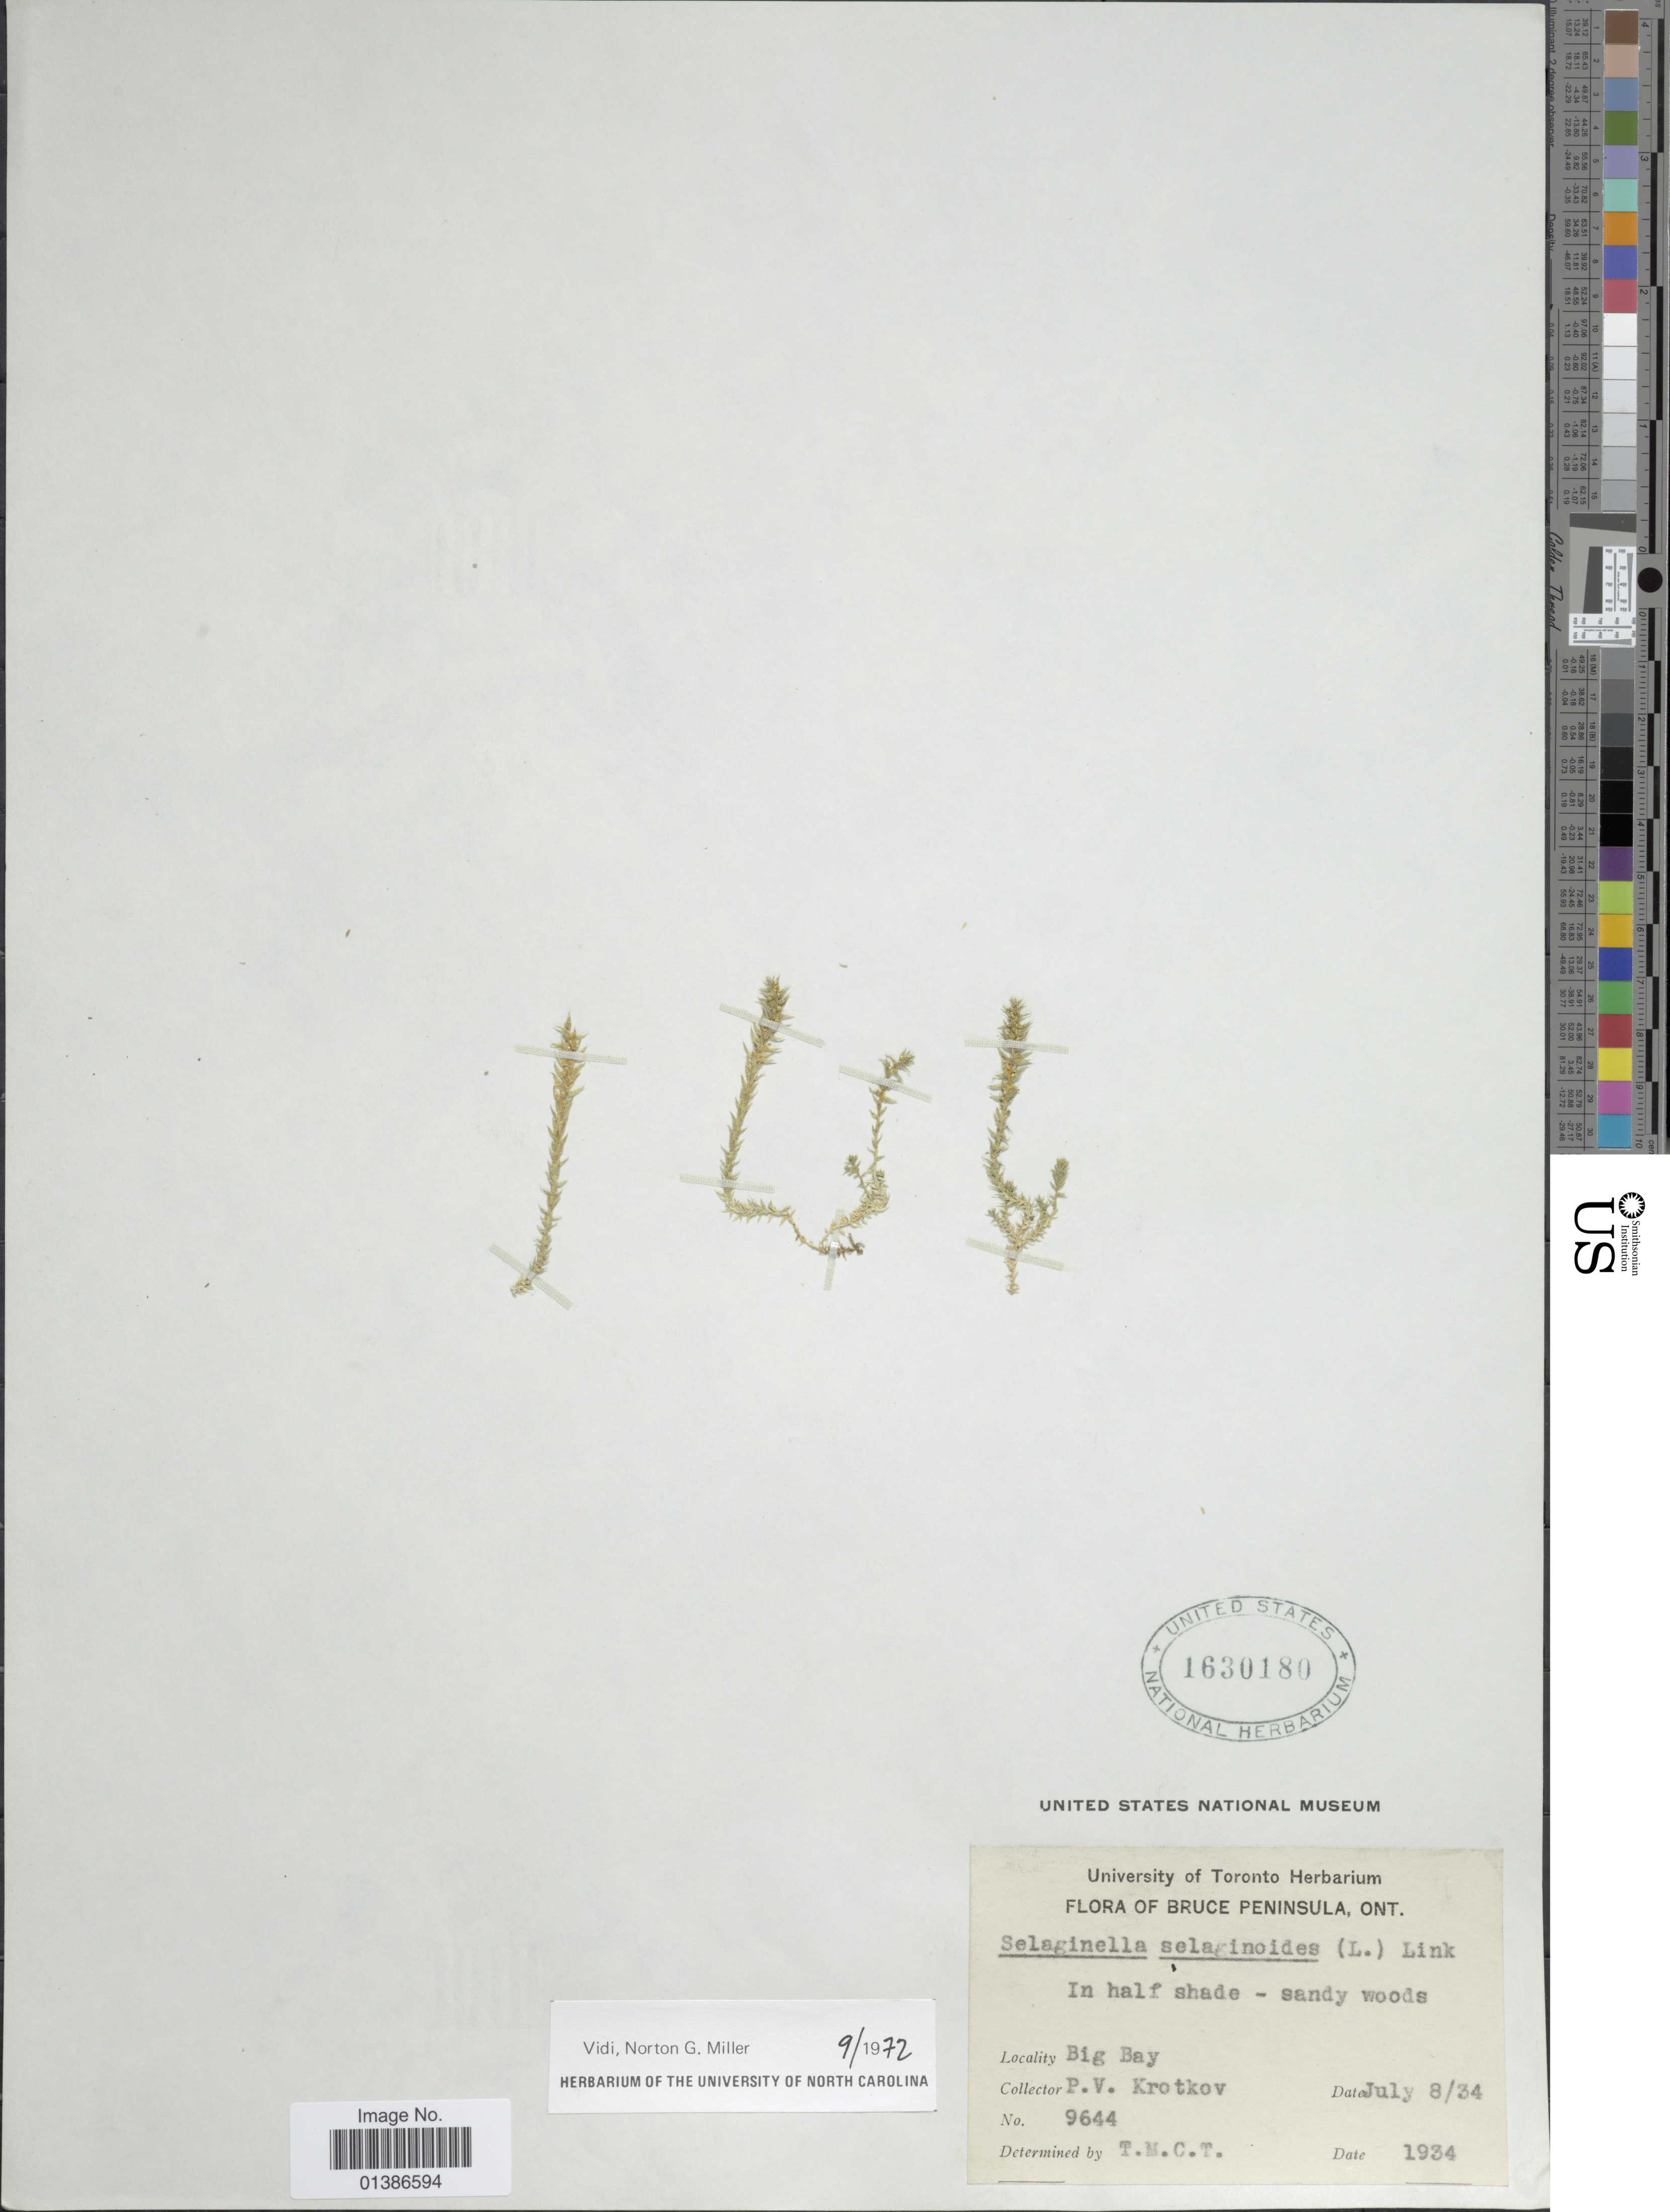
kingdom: Plantae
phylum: Tracheophyta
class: Lycopodiopsida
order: Selaginellales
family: Selaginellaceae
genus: Selaginella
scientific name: Selaginella selaginoides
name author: (L.) Link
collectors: P. V. Krotkov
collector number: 9644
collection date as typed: Transcribed d/m/y: 8/7/34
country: Canada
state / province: Ontario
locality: Bruce Peninsula. Big Bay.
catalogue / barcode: US 1630180